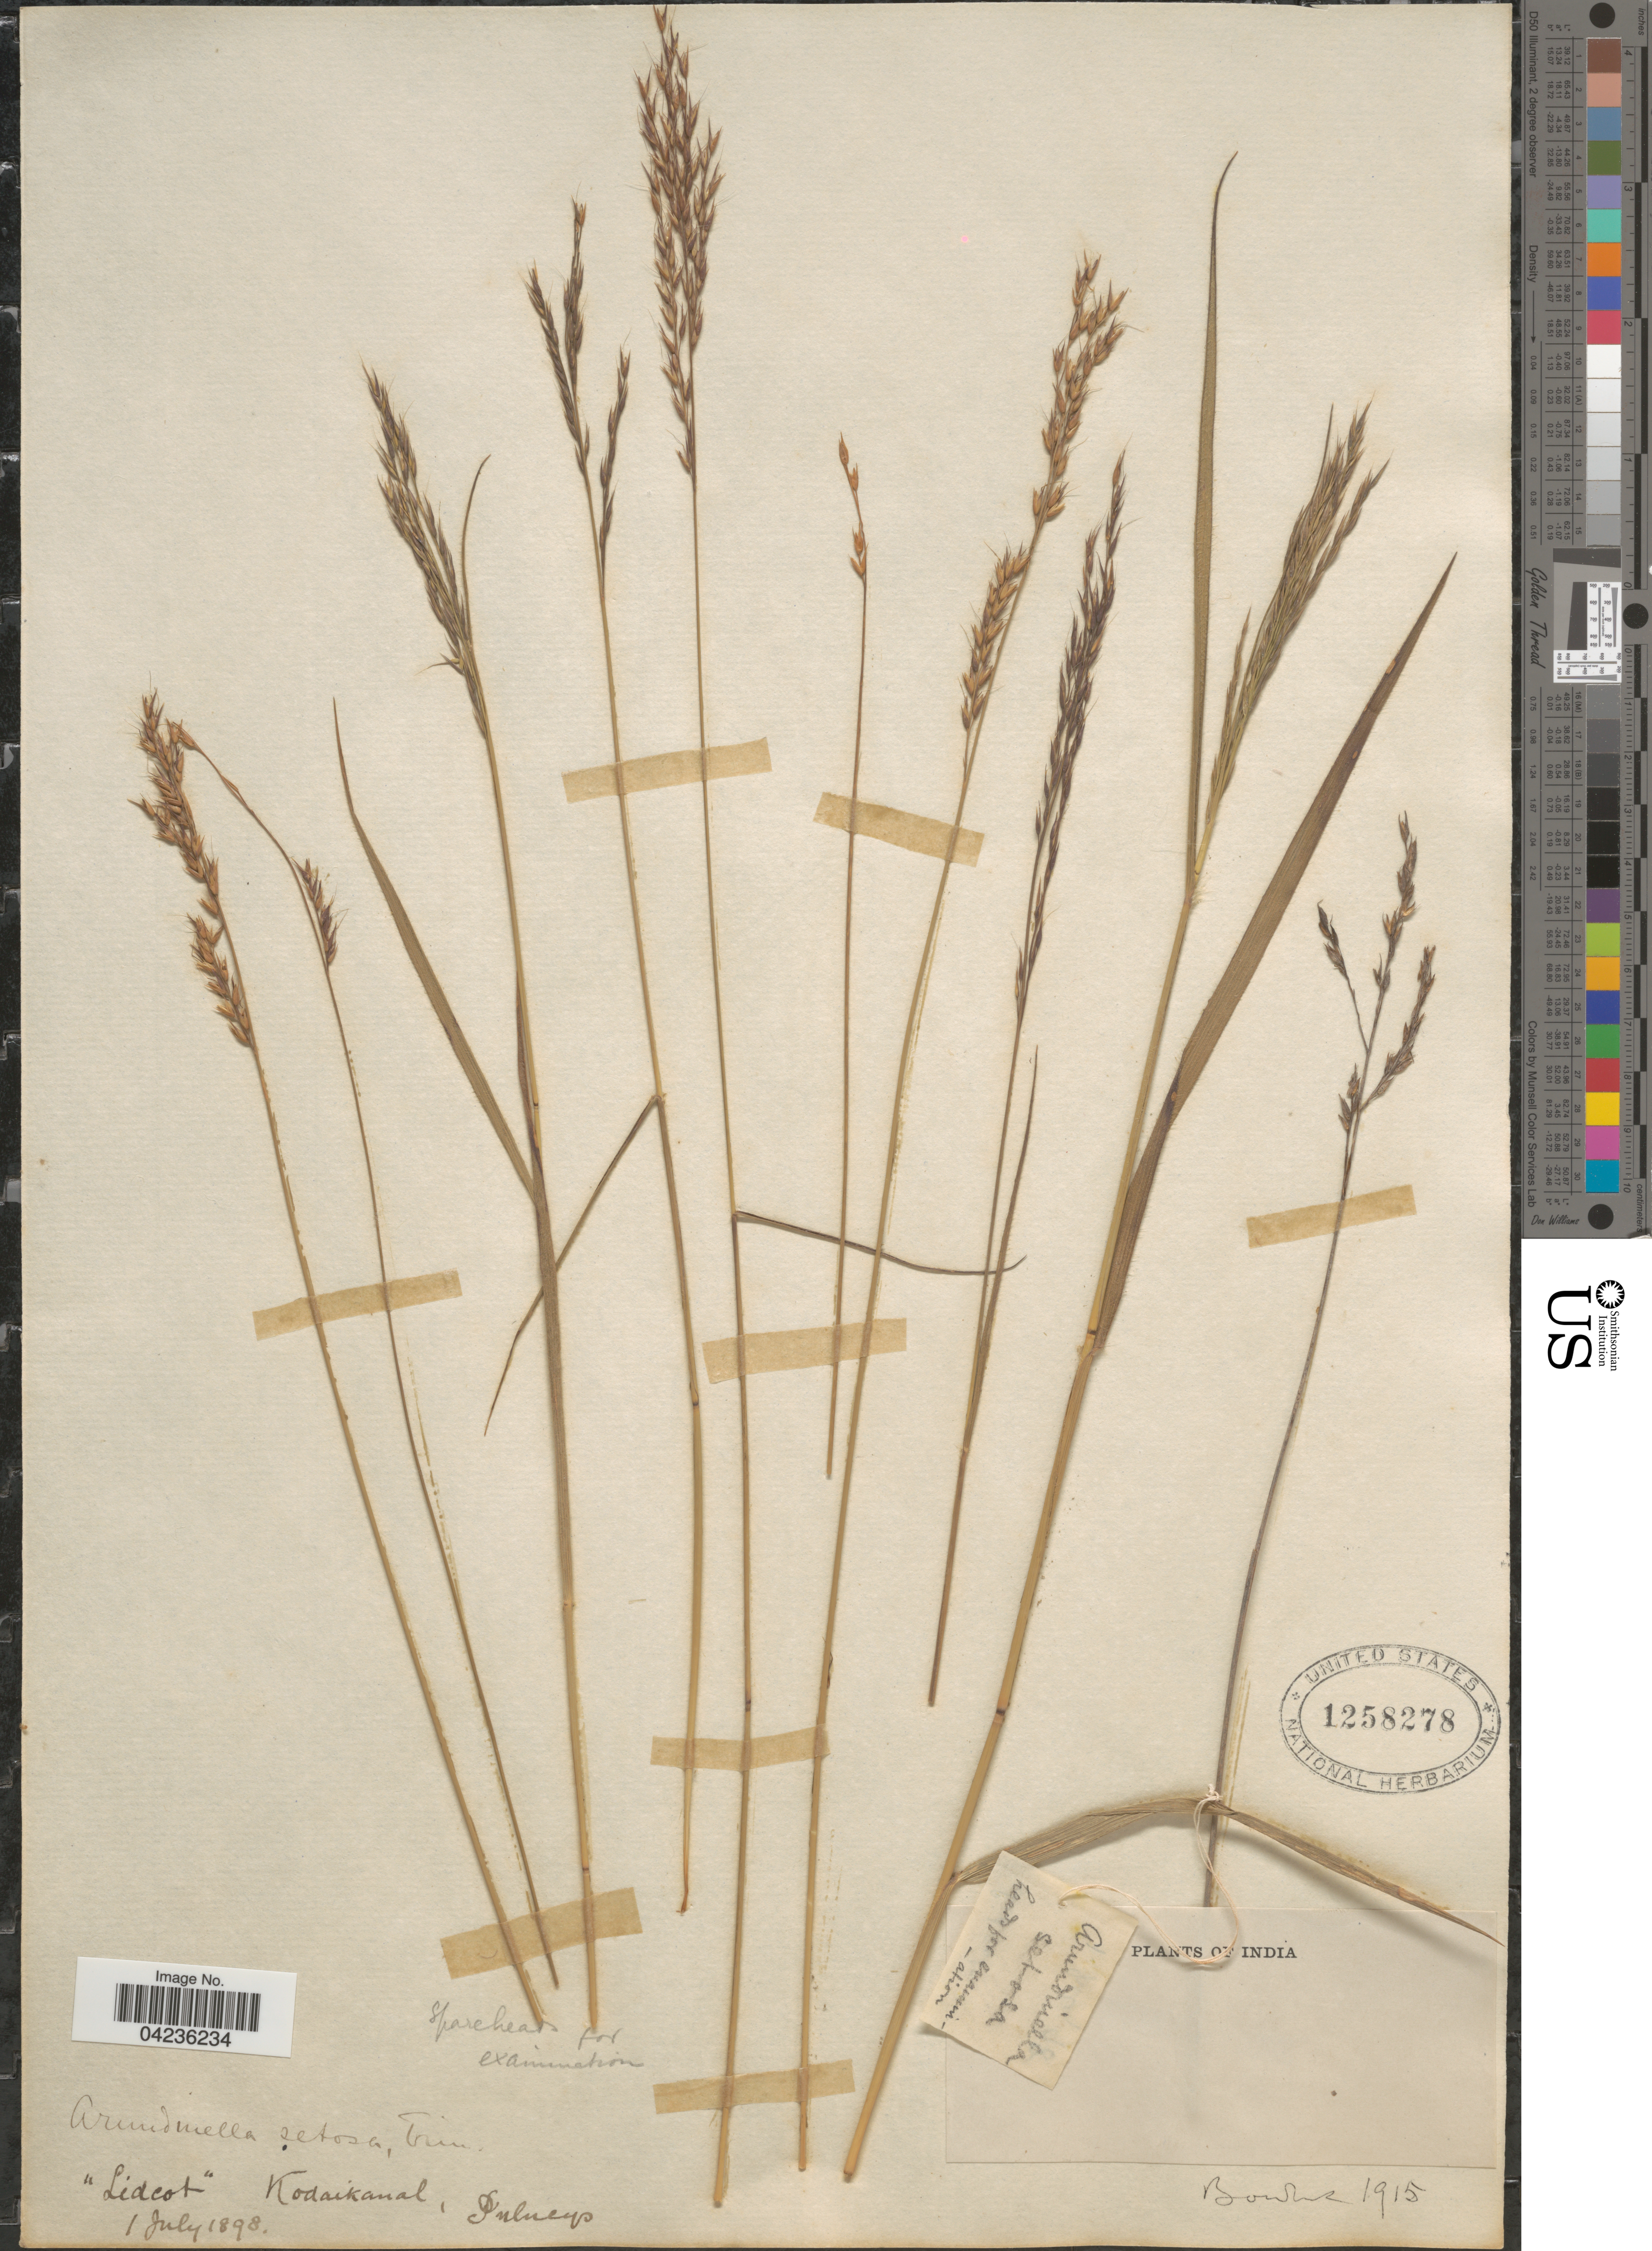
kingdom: Plantae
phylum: Tracheophyta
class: Liliopsida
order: Poales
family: Poaceae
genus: Arundinella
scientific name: Arundinella setosa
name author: Trin.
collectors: -- Bourne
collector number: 1915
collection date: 1898-07-01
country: India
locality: Kodaikanal, Pulneys.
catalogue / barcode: US 1258278